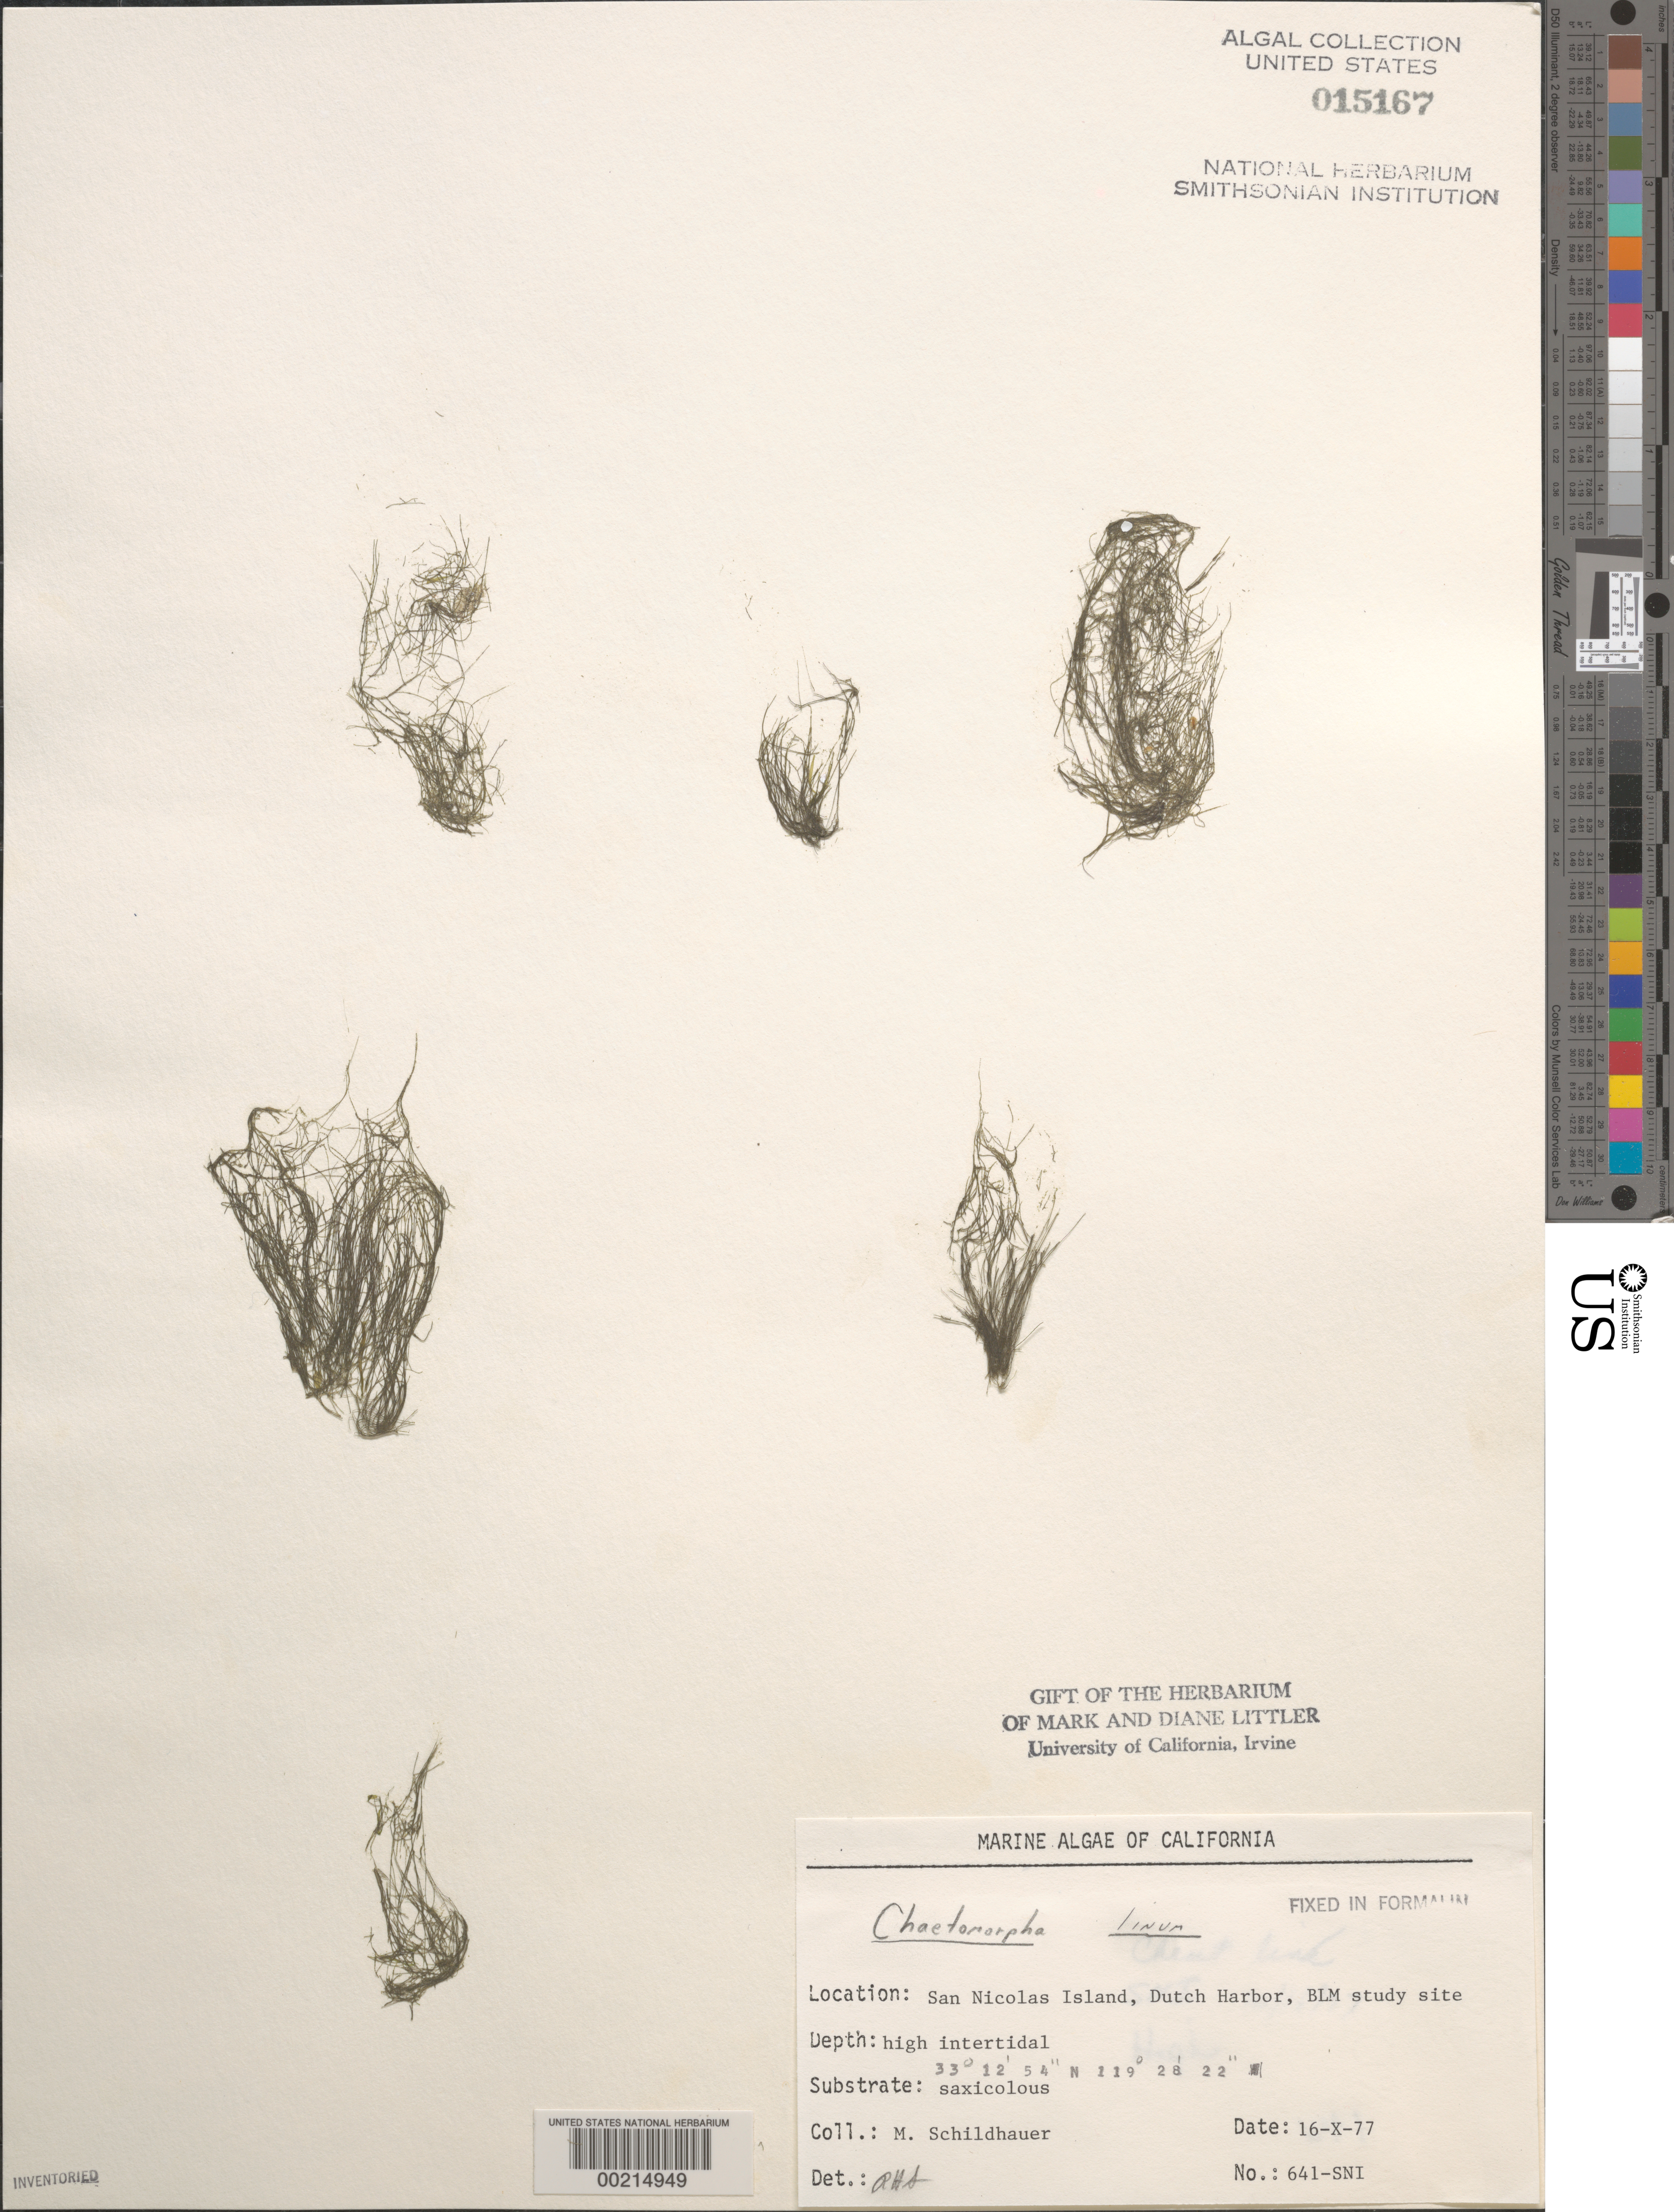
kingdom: Plantae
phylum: Chlorophyta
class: Ulvophyceae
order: Cladophorales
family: Cladophoraceae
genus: Chaetomorpha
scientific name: Chaetomorpha linum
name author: (O.F. Muell.) Kütz.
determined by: Sims, Robert H.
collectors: M. Schildhauer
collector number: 641-sni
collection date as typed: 16 Oct 1977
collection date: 1977-10-16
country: United States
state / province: California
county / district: Ventura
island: San Nicolas Island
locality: Dutch Harbor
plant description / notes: BLM-SOCALBIGHT Rocky Intertidal Survey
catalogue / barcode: US 15167